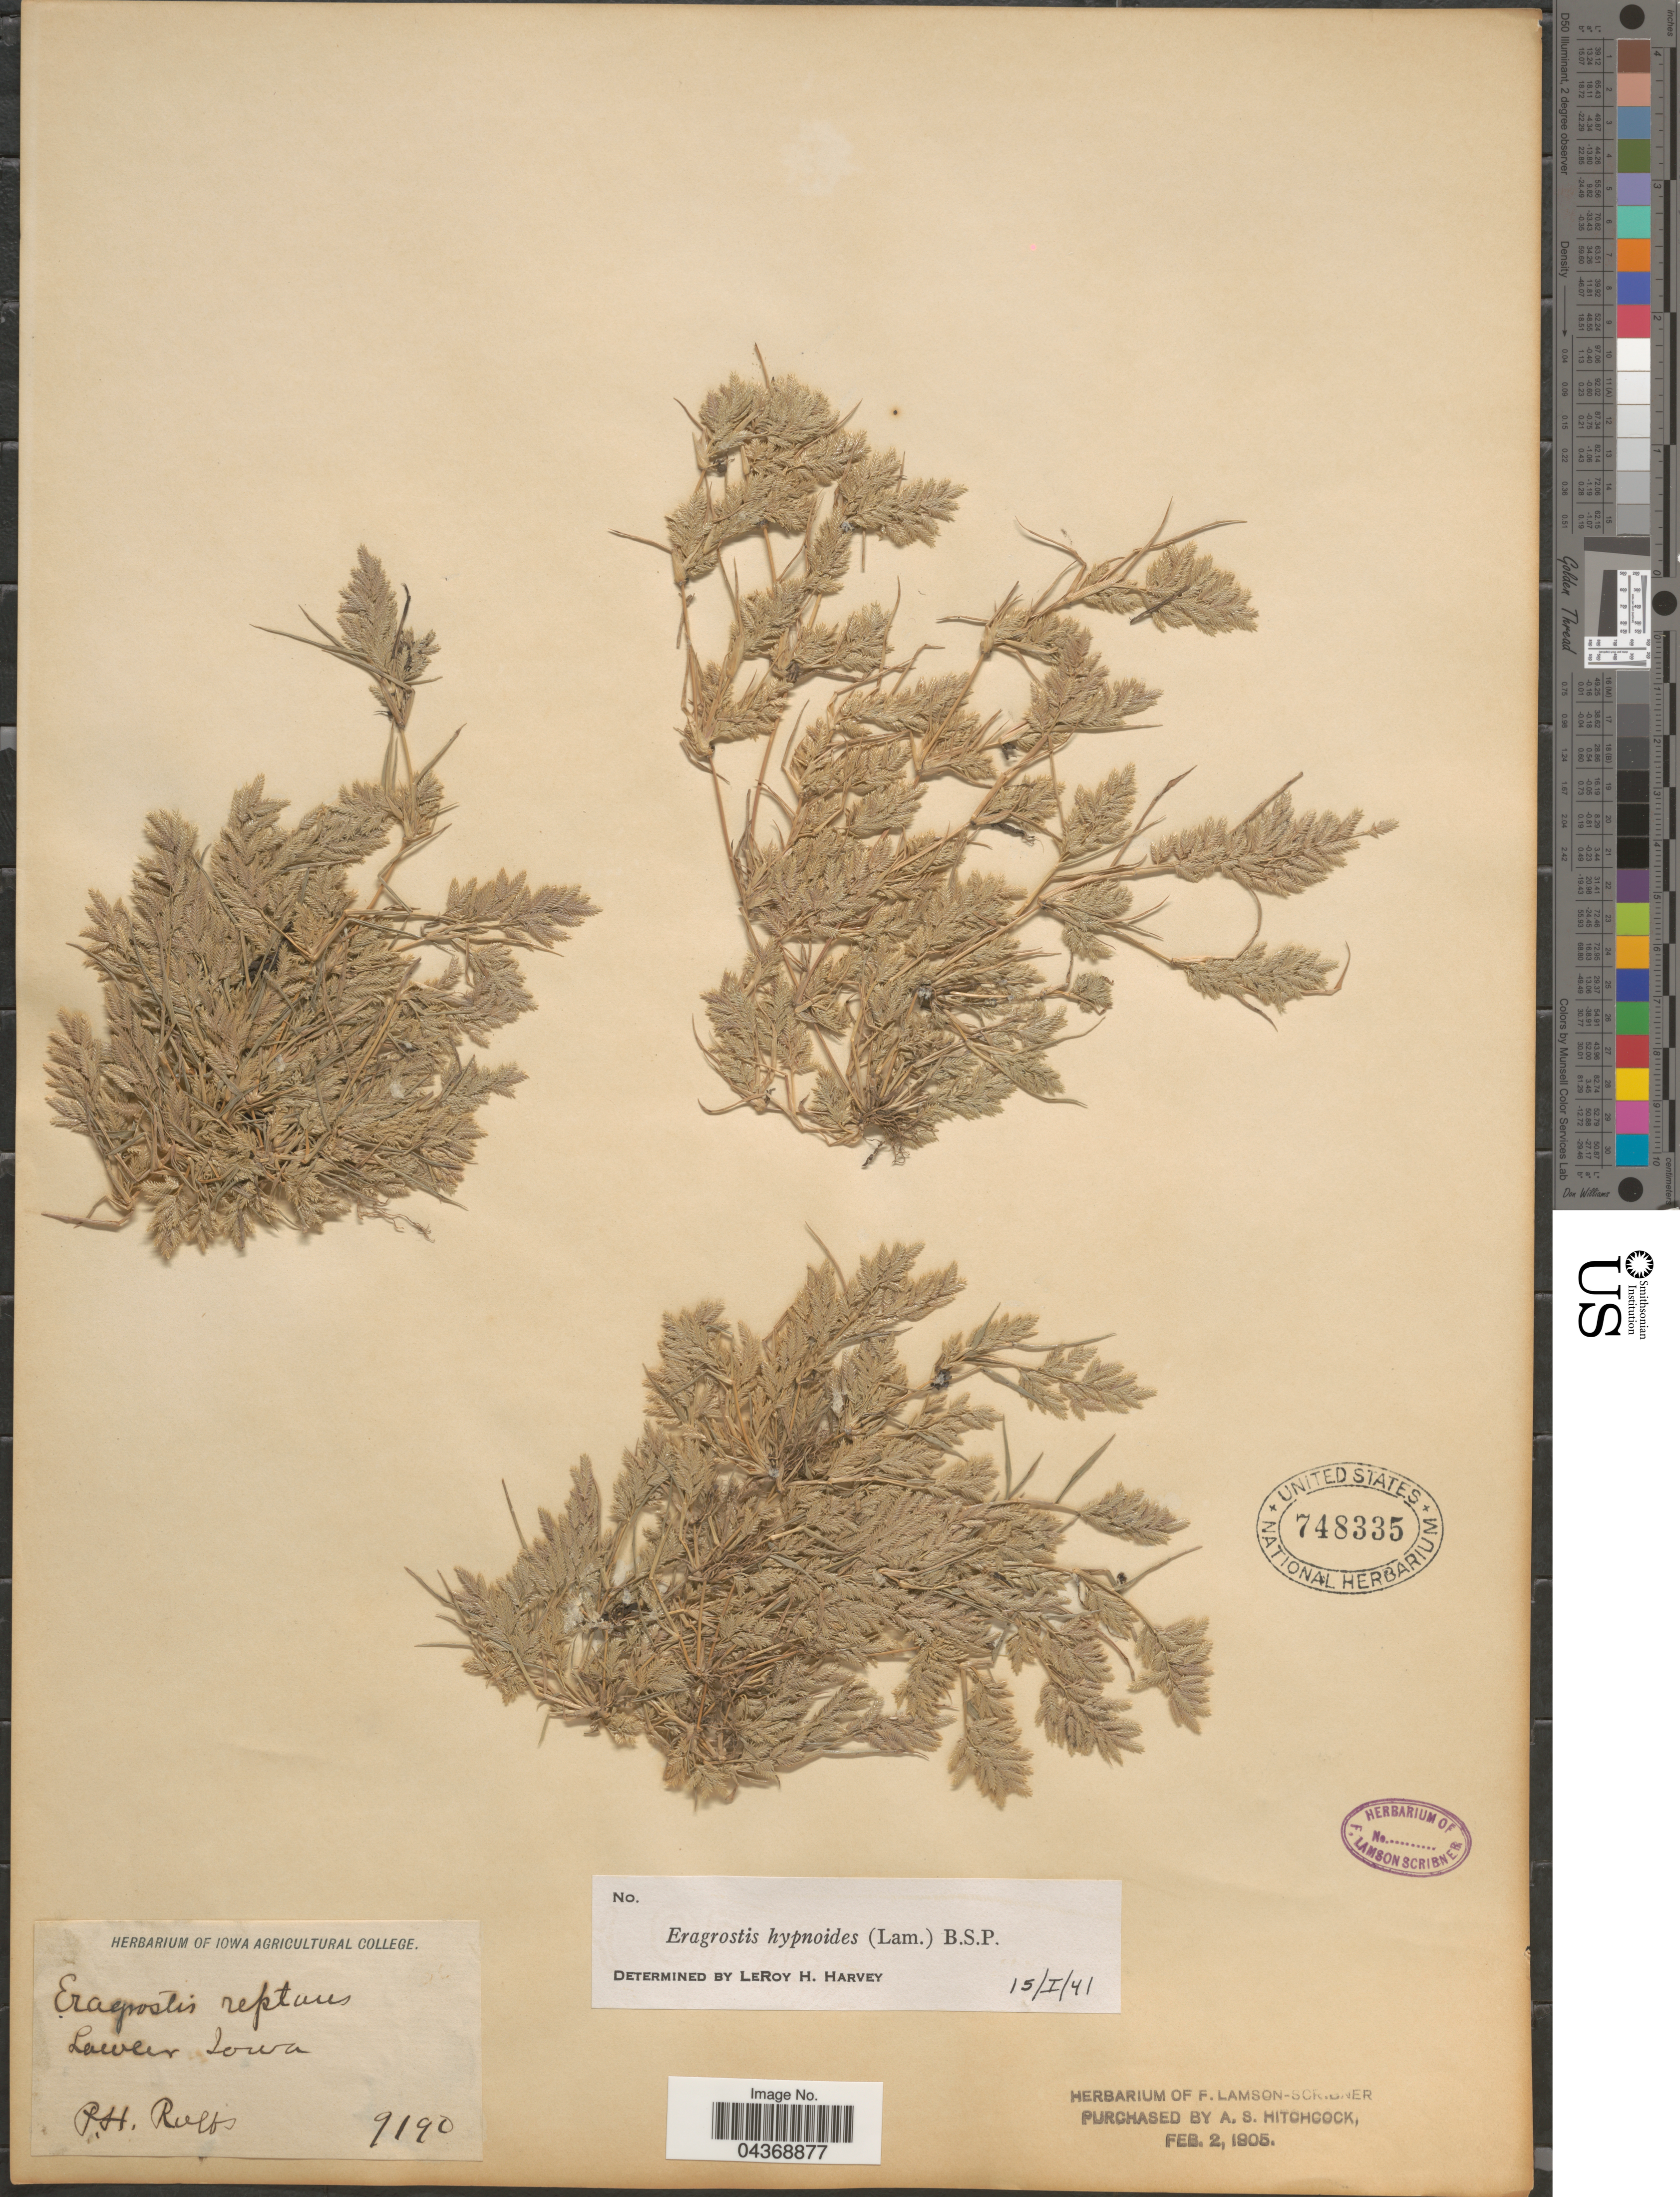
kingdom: Plantae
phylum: Tracheophyta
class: Liliopsida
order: Poales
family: Poaceae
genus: Eragrostis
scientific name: Eragrostis hypnoides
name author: (Lam.) Britton, Stearns & Poggenb.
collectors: P. H. Rolfs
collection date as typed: Transcribed d/m/y: /9/90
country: United States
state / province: Iowa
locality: Lower Iowa.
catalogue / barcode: US 748335